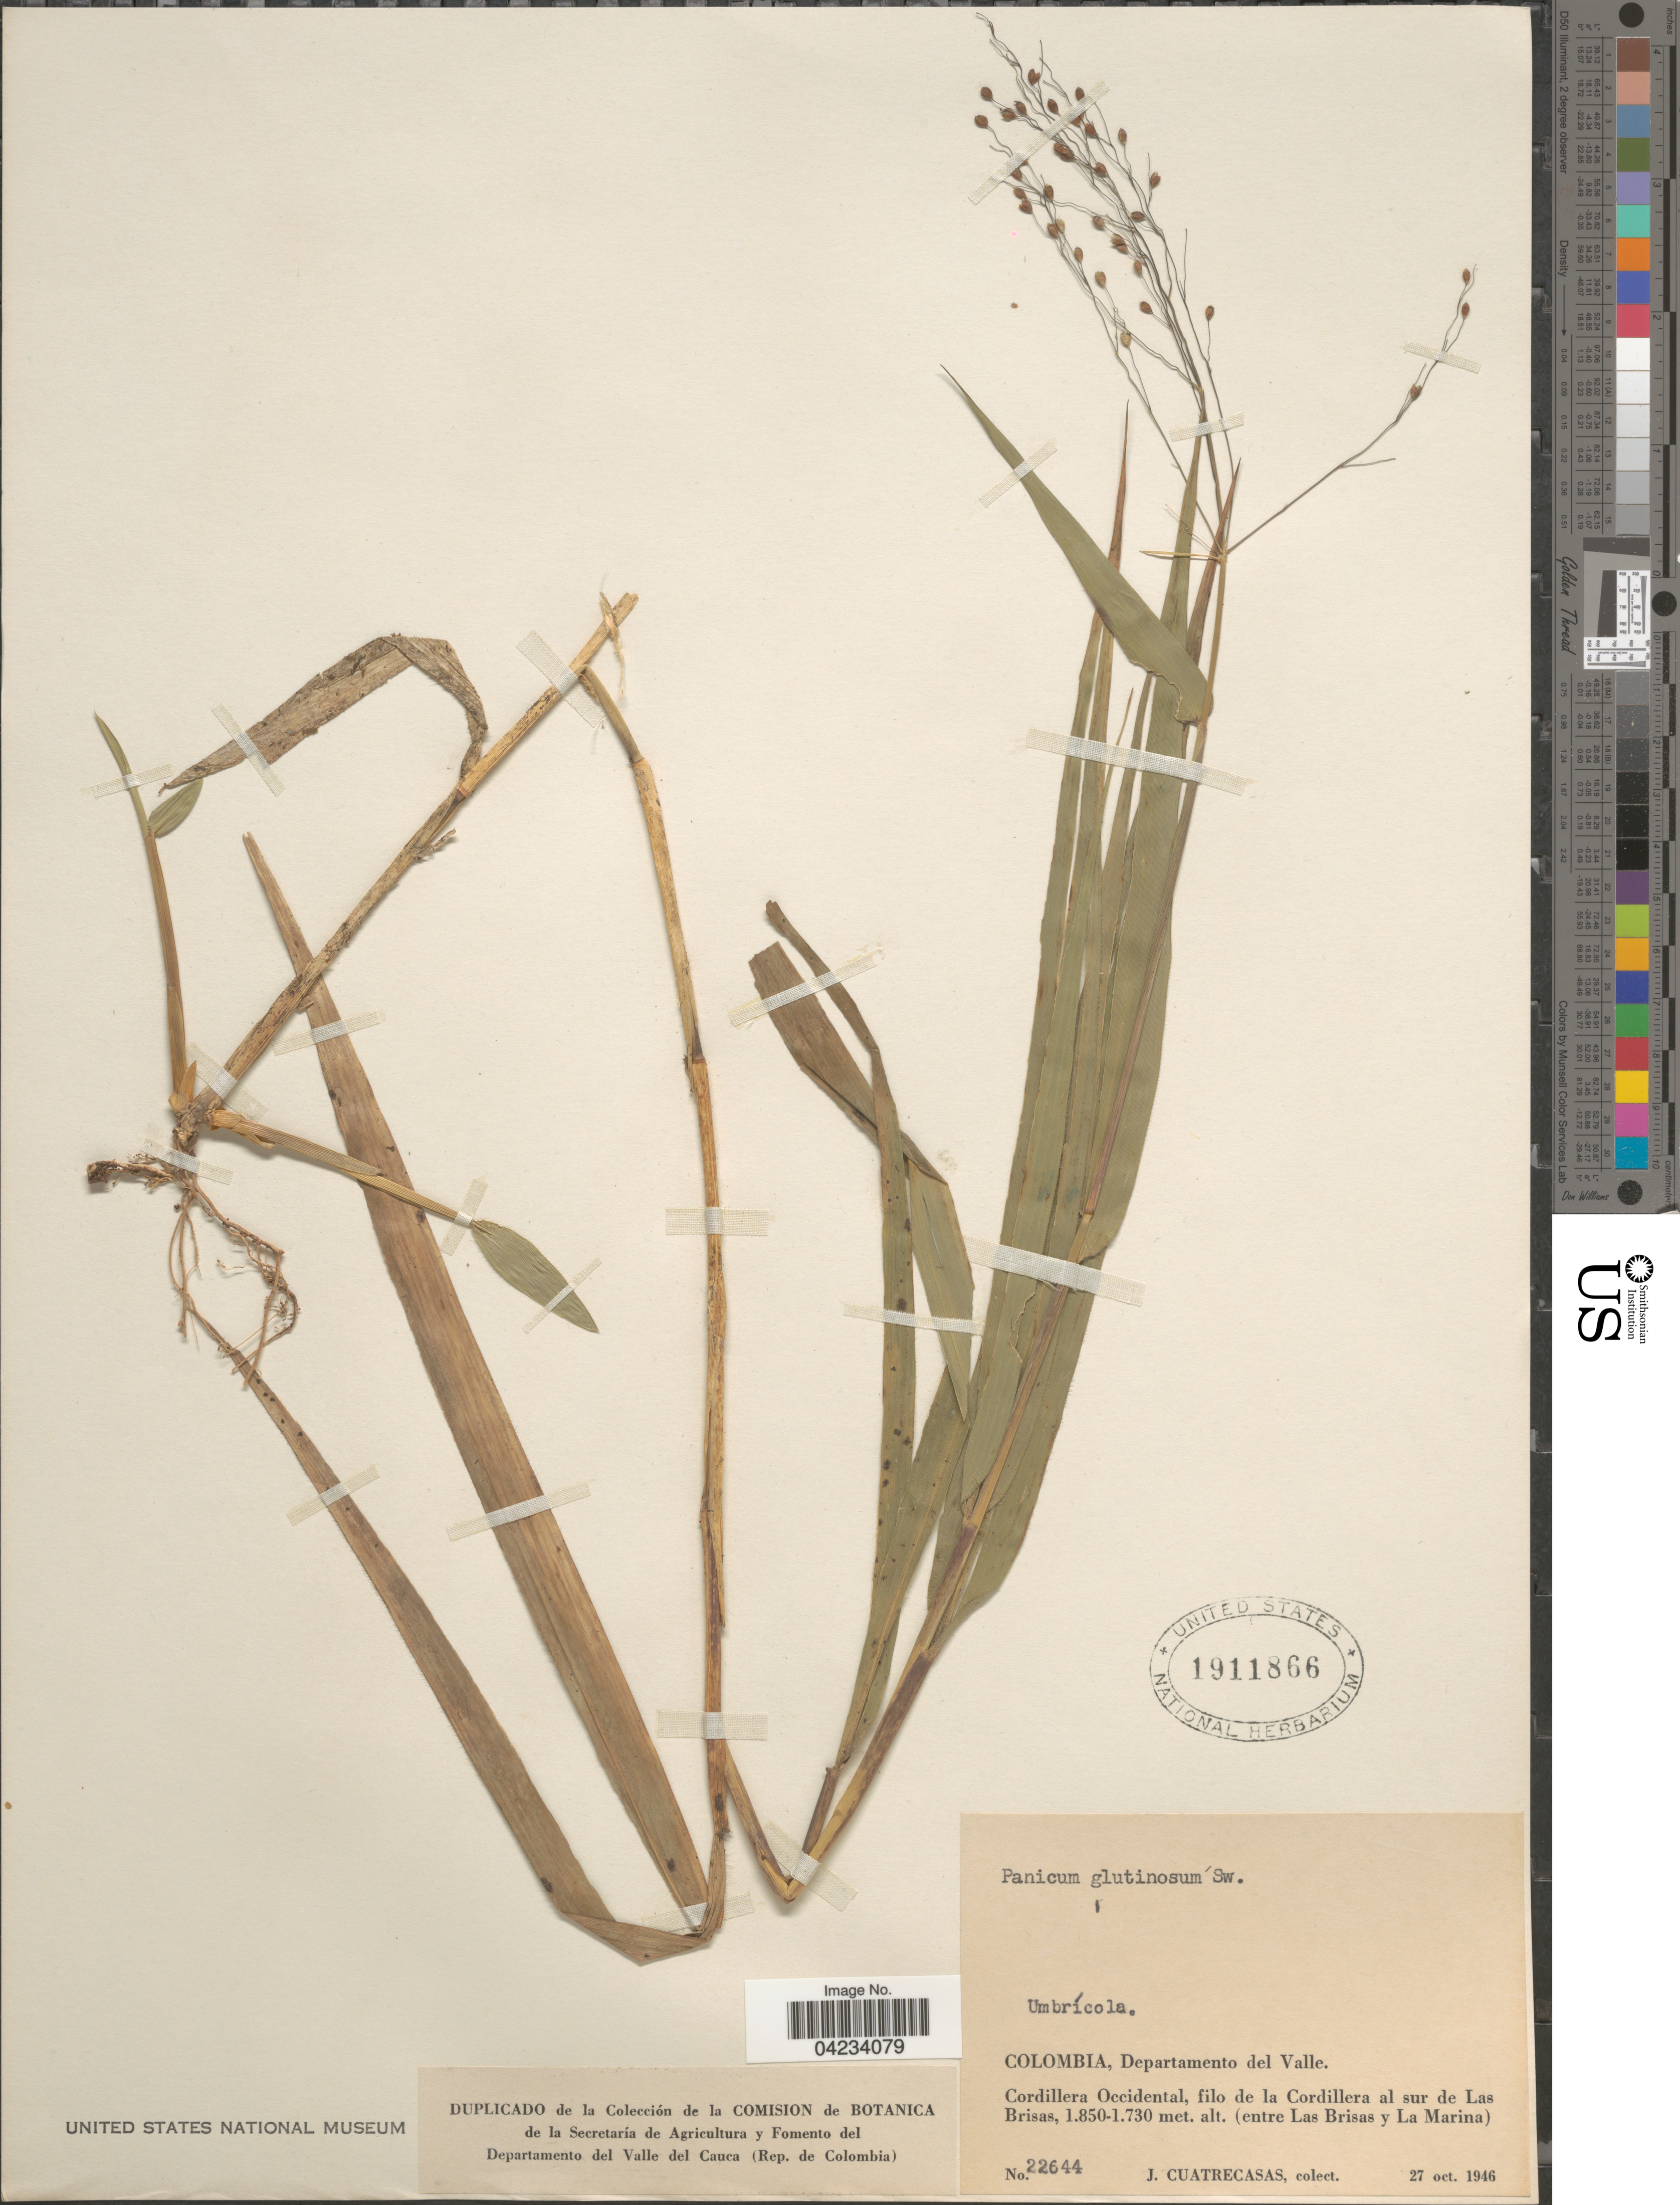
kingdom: Plantae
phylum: Tracheophyta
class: Liliopsida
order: Poales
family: Poaceae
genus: Homolepis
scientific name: Homolepis glutinosa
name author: (Sw.) Zuloaga & Soderstr.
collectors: J. Cuatrecasas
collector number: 22644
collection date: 1946-10-27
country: Colombia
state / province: Valle del Cauca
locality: Departamento del Valle. Cordillera Occidental, filo de la Cordillera al sur de Las Brisas, (entre Las Brisas y La Marina).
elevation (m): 1730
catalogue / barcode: US 1911866